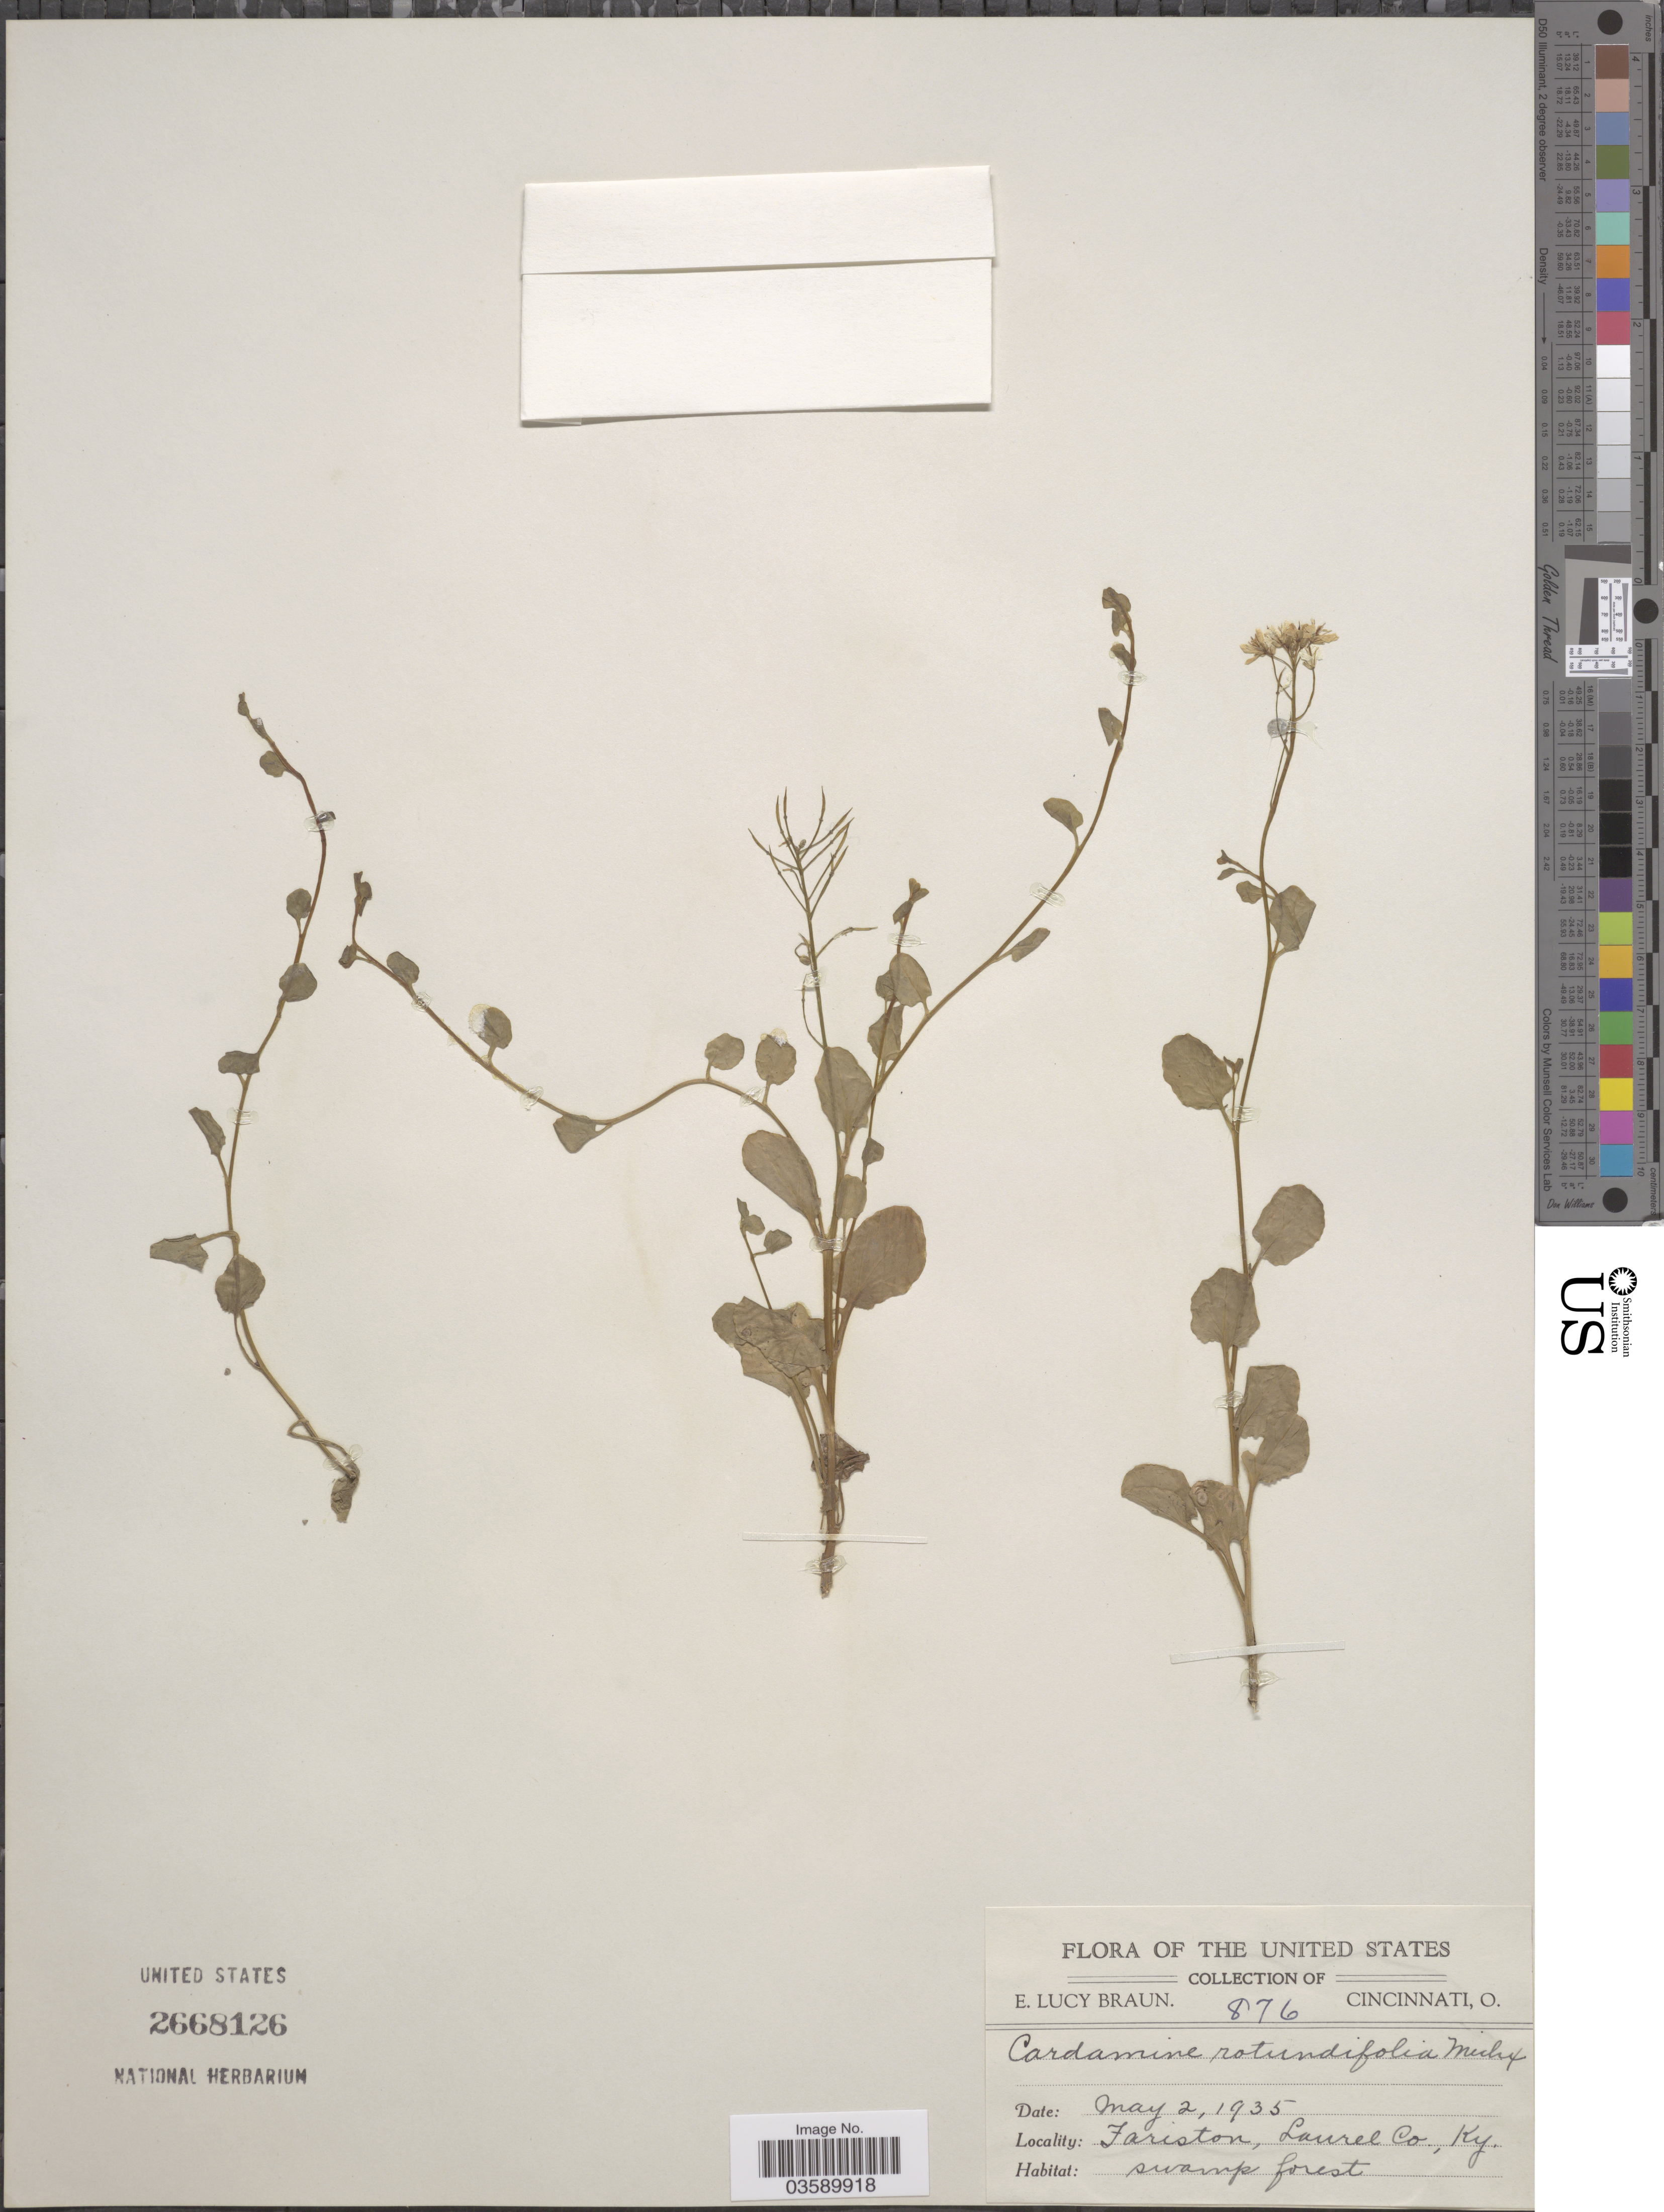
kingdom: Plantae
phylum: Tracheophyta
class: Magnoliopsida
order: Brassicales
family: Brassicaceae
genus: Cardamine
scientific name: Cardamine rotundifolia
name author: Michx.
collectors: E. L. Braun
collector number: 876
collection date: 1935-05-02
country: United States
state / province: Kentucky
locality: Fariston, Laurel Co.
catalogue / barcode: US 2668126